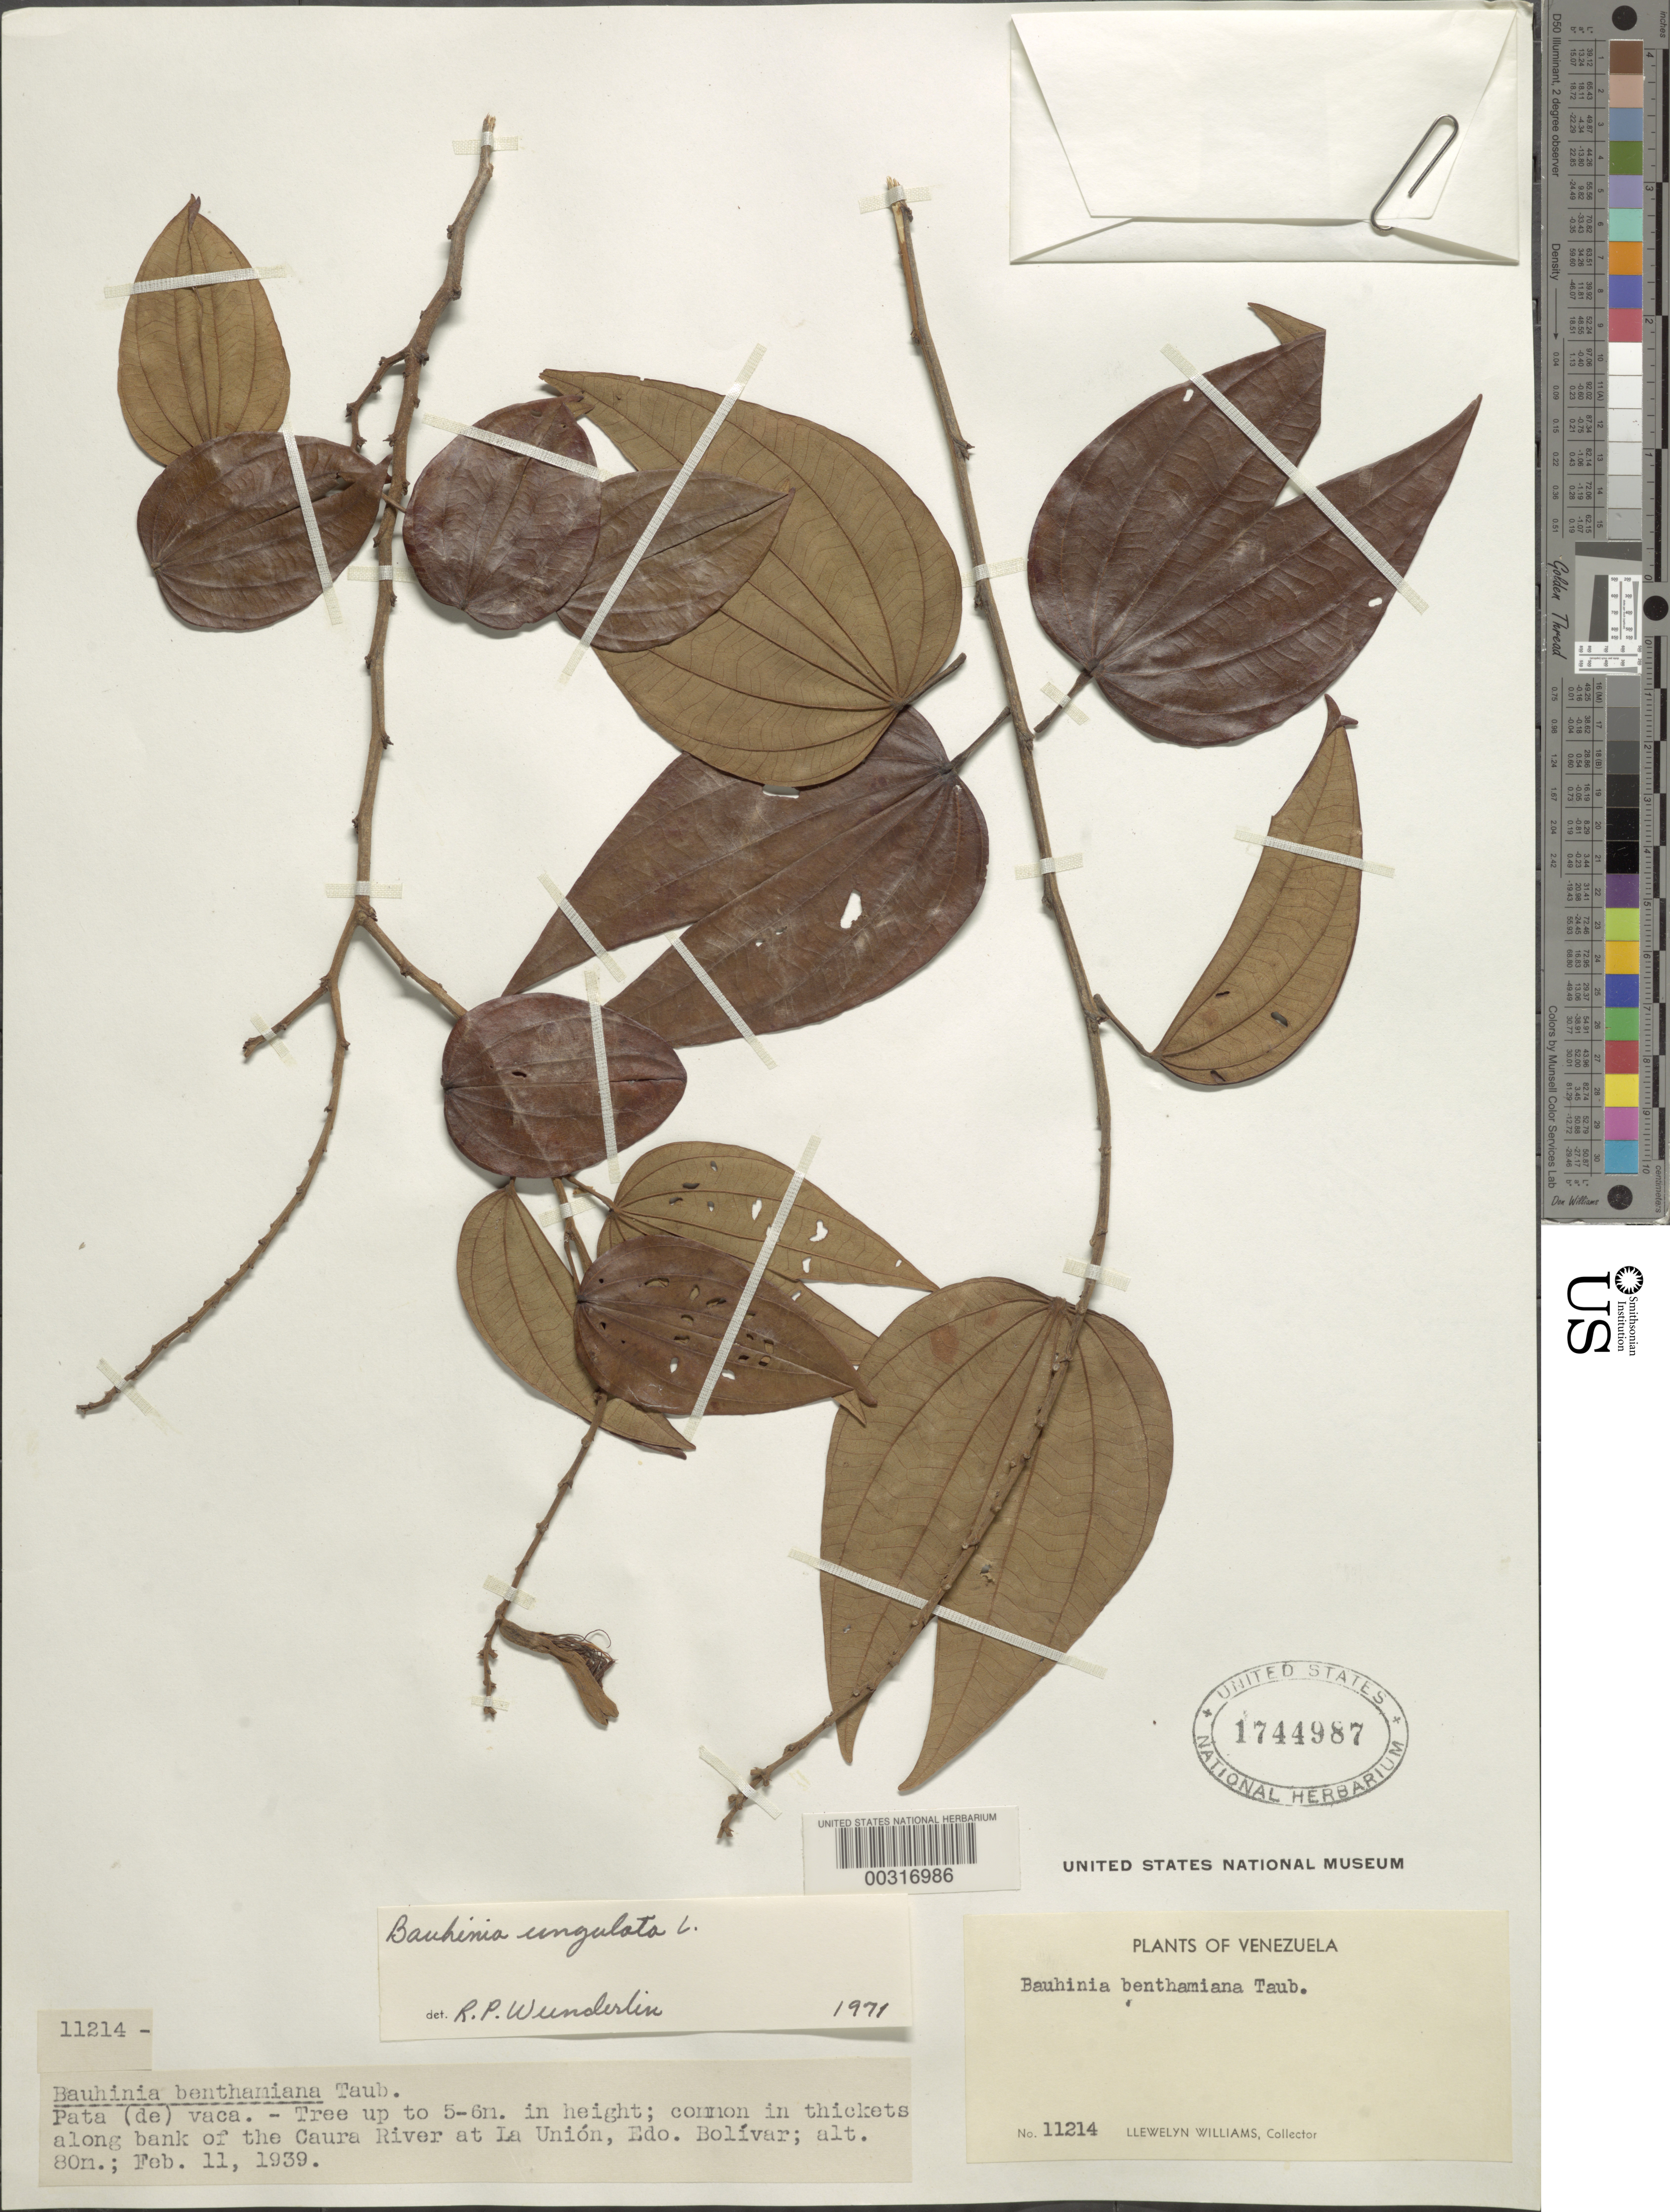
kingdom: Plantae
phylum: Tracheophyta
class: Magnoliopsida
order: Fabales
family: Fabaceae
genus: Bauhinia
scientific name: Bauhinia ungulata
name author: L.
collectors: Ll. Williams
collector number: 11214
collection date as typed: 11 Feb 1939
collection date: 1939-02-11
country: Venezuela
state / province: Bolivar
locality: Along bank of caura river at la union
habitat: Thickets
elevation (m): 80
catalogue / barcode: US 1744987